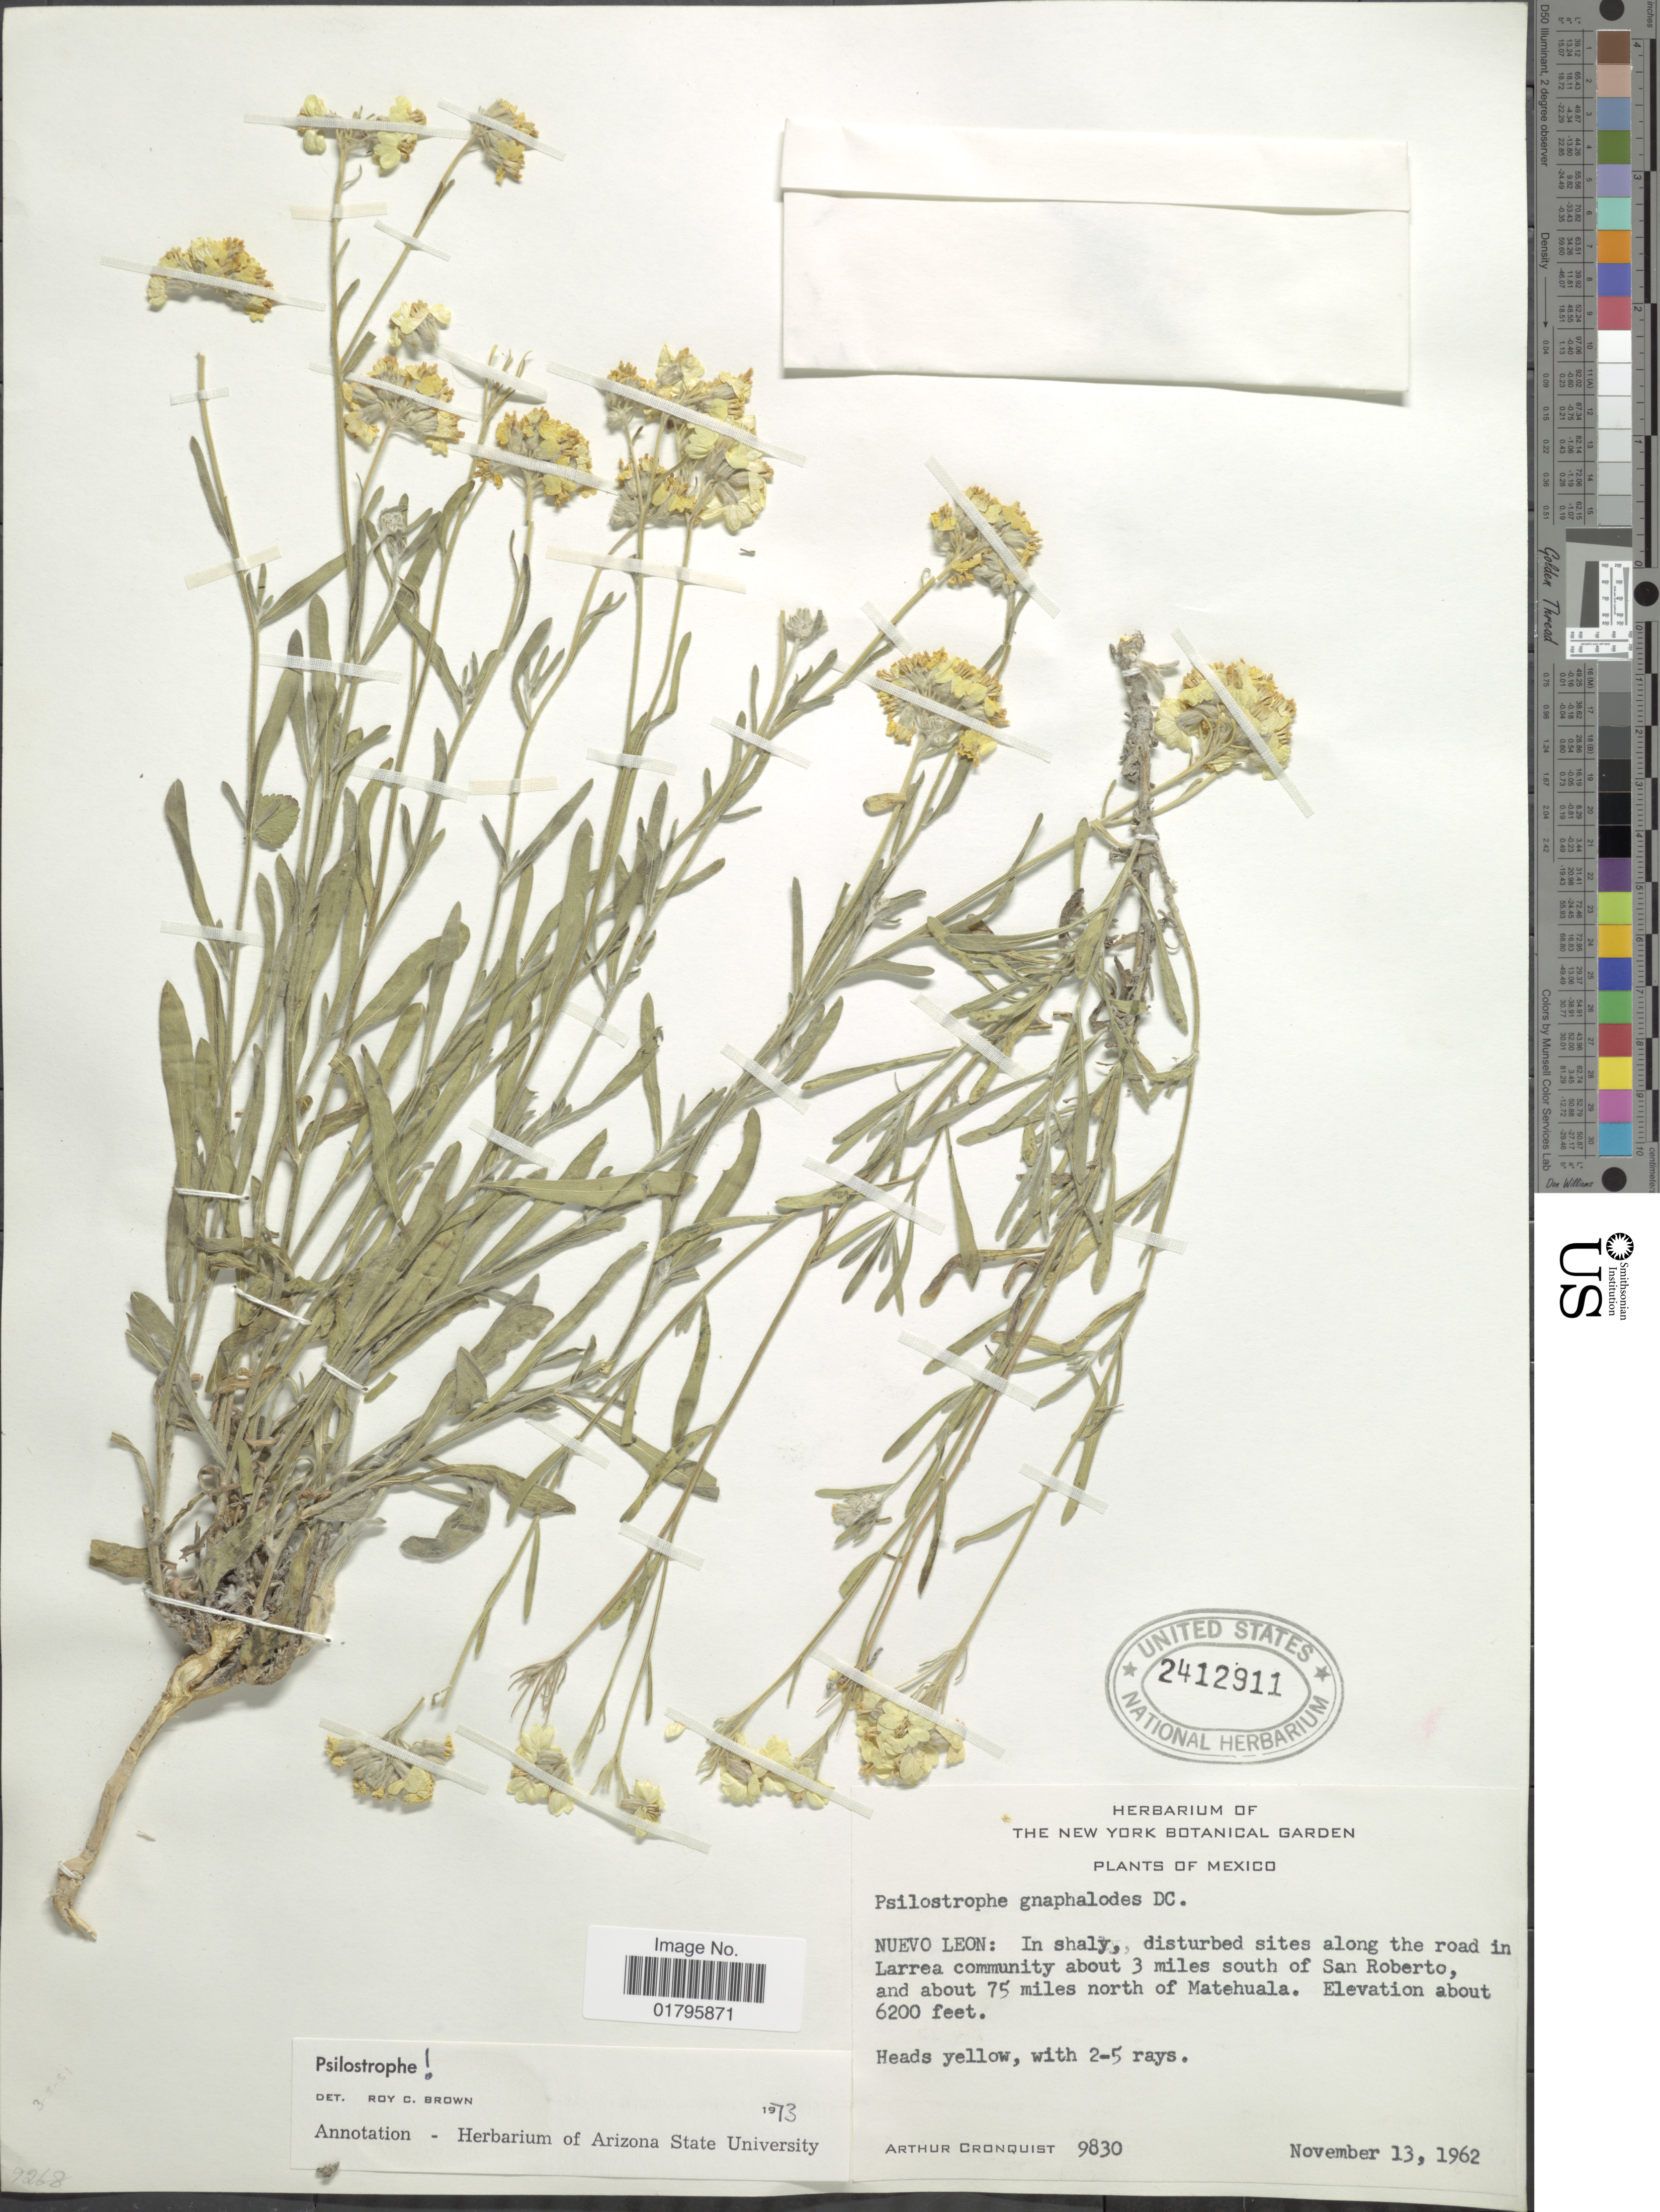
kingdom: Plantae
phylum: Tracheophyta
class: Magnoliopsida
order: Asterales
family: Asteraceae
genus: Psilostrophe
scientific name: Psilostrophe gnaphaloides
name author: DC.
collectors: A. J. Cronquist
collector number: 9830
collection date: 1962-11-13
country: Mexico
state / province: Nuevo León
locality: Nuevo Leon, In salty, disturbed site along the road in Larrea community about 3 miles south of San Roberto, and about 75 miles north of Matehuala.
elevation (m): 1890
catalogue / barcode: US 2412911